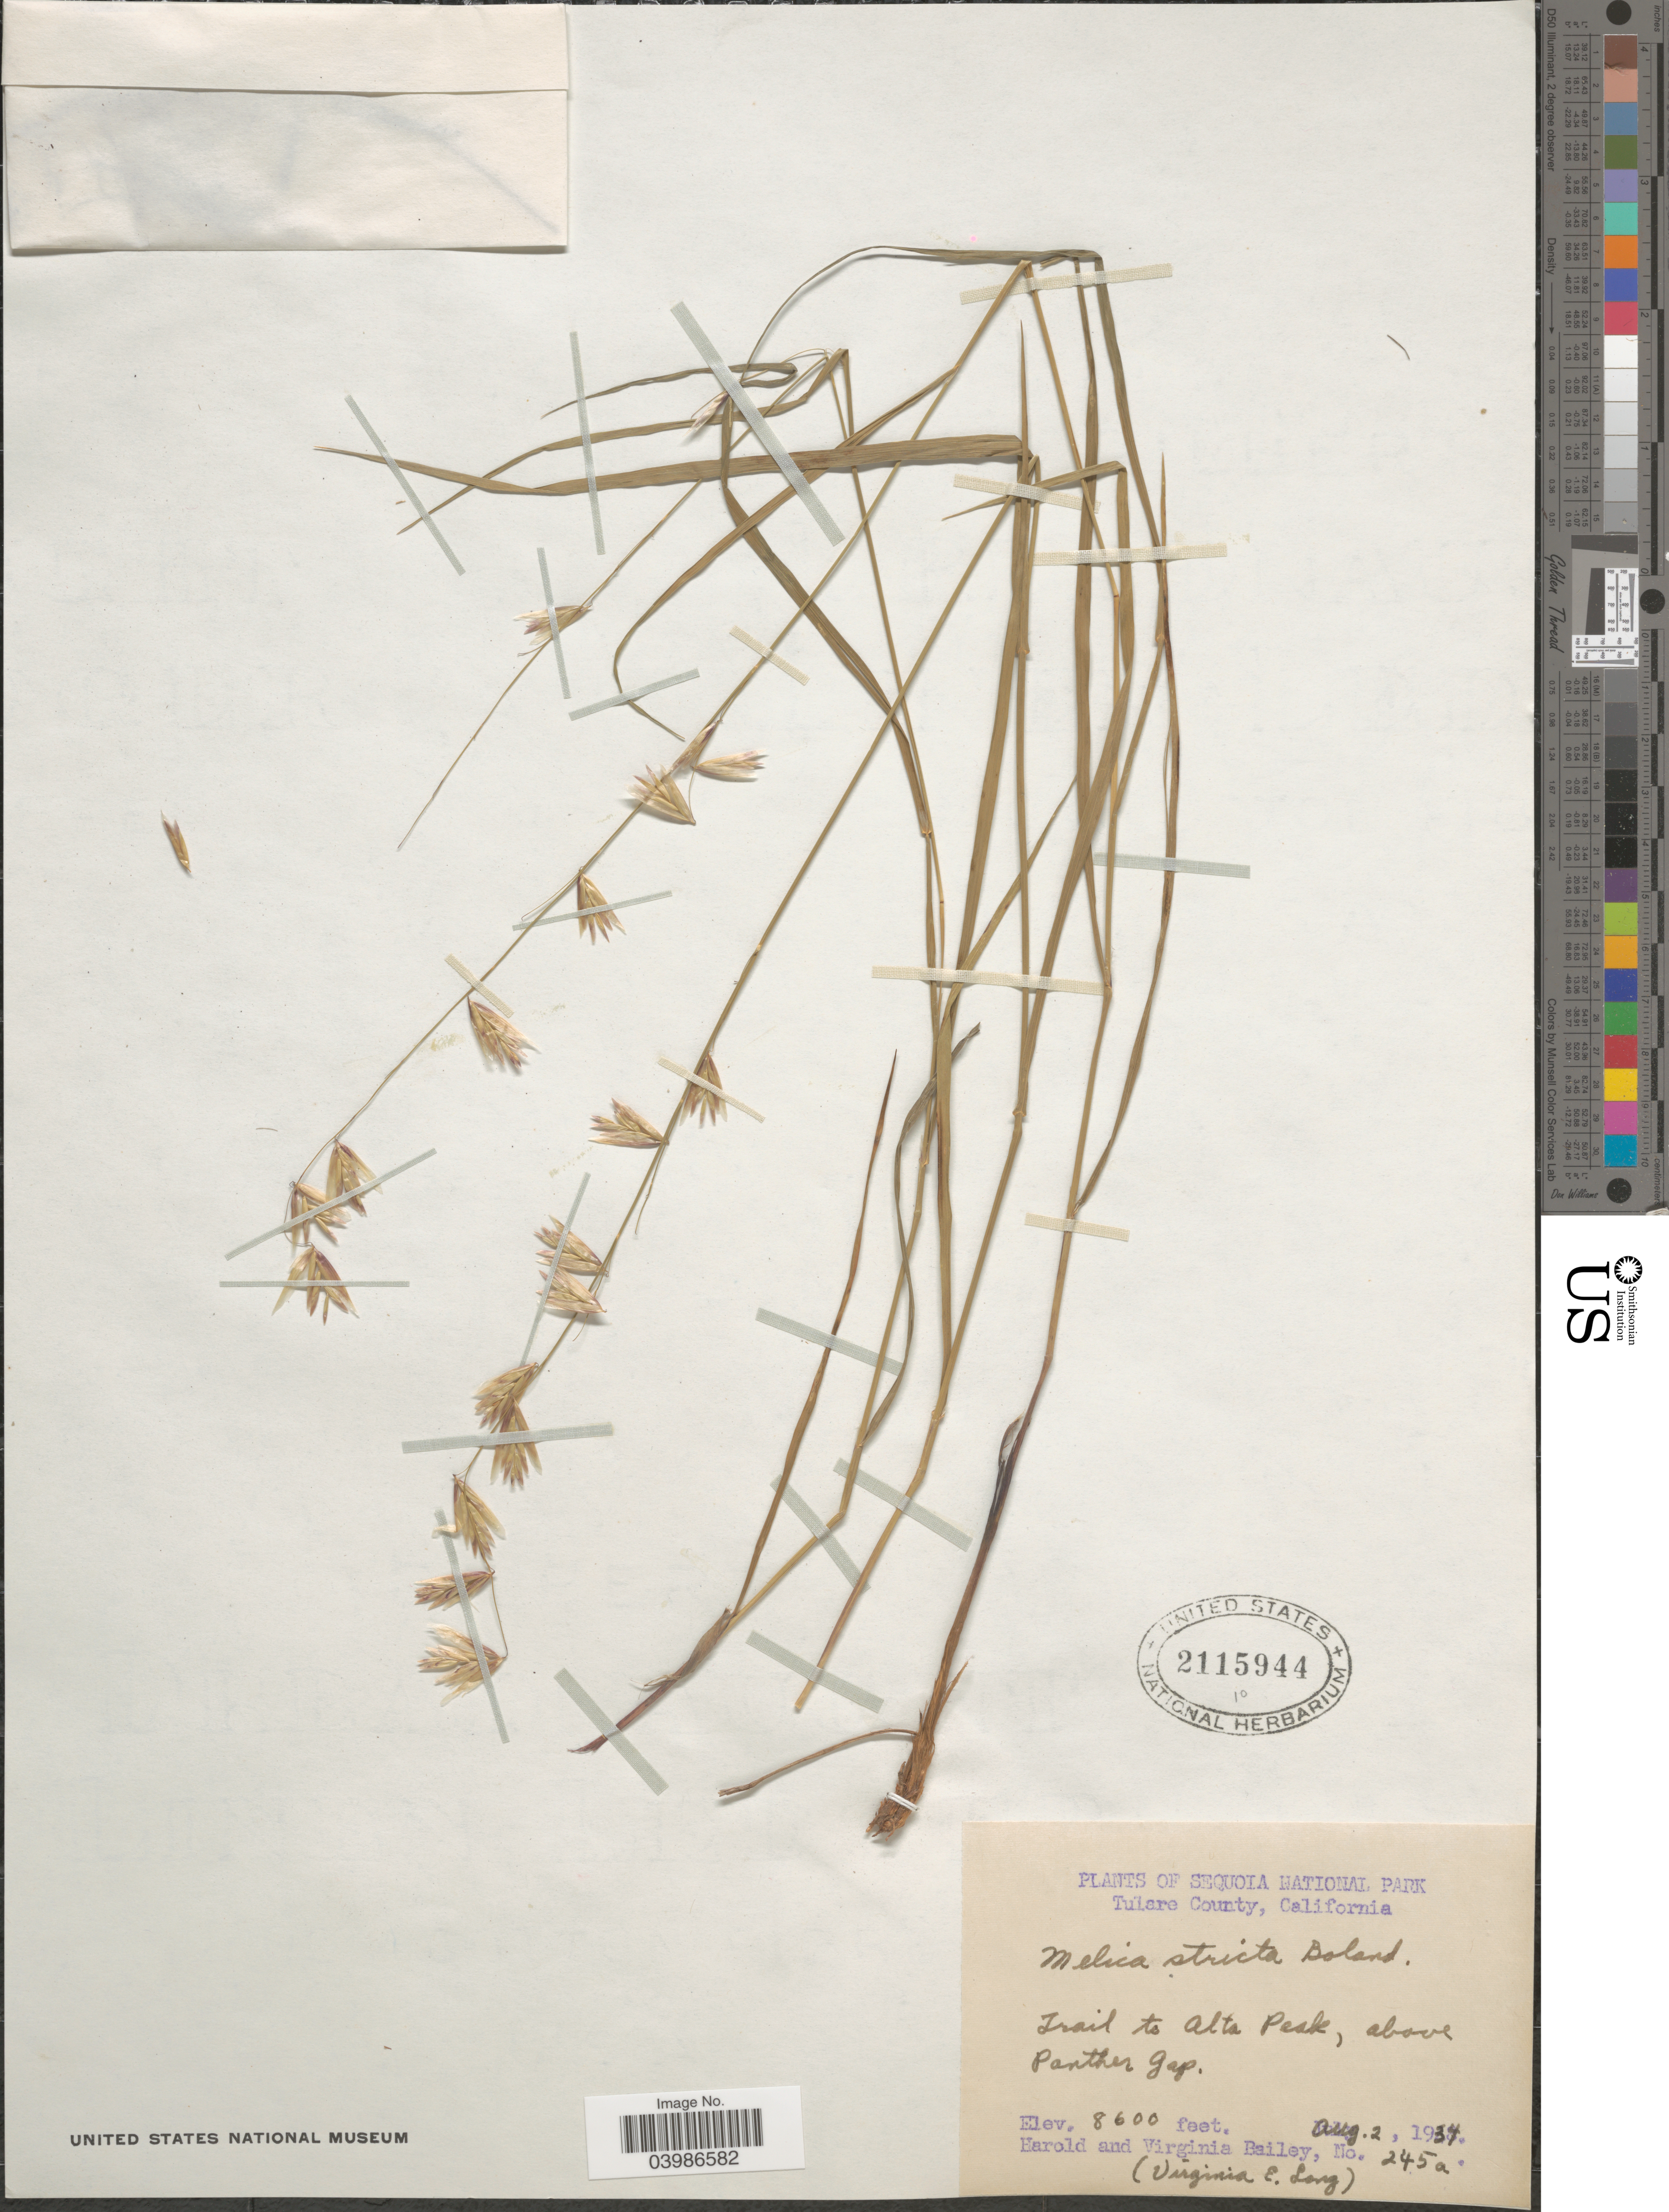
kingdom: Plantae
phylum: Tracheophyta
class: Liliopsida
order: Poales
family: Poaceae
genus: Melica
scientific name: Melica stricta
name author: Bol.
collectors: H. Bailey & V. L. Bailey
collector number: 245a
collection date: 1934-08-02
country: United States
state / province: California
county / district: Tulare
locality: Sequoia National Park. Tulare County. Trail to Alta Peak, above Panther Gap.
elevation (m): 2621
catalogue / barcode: US 2115944